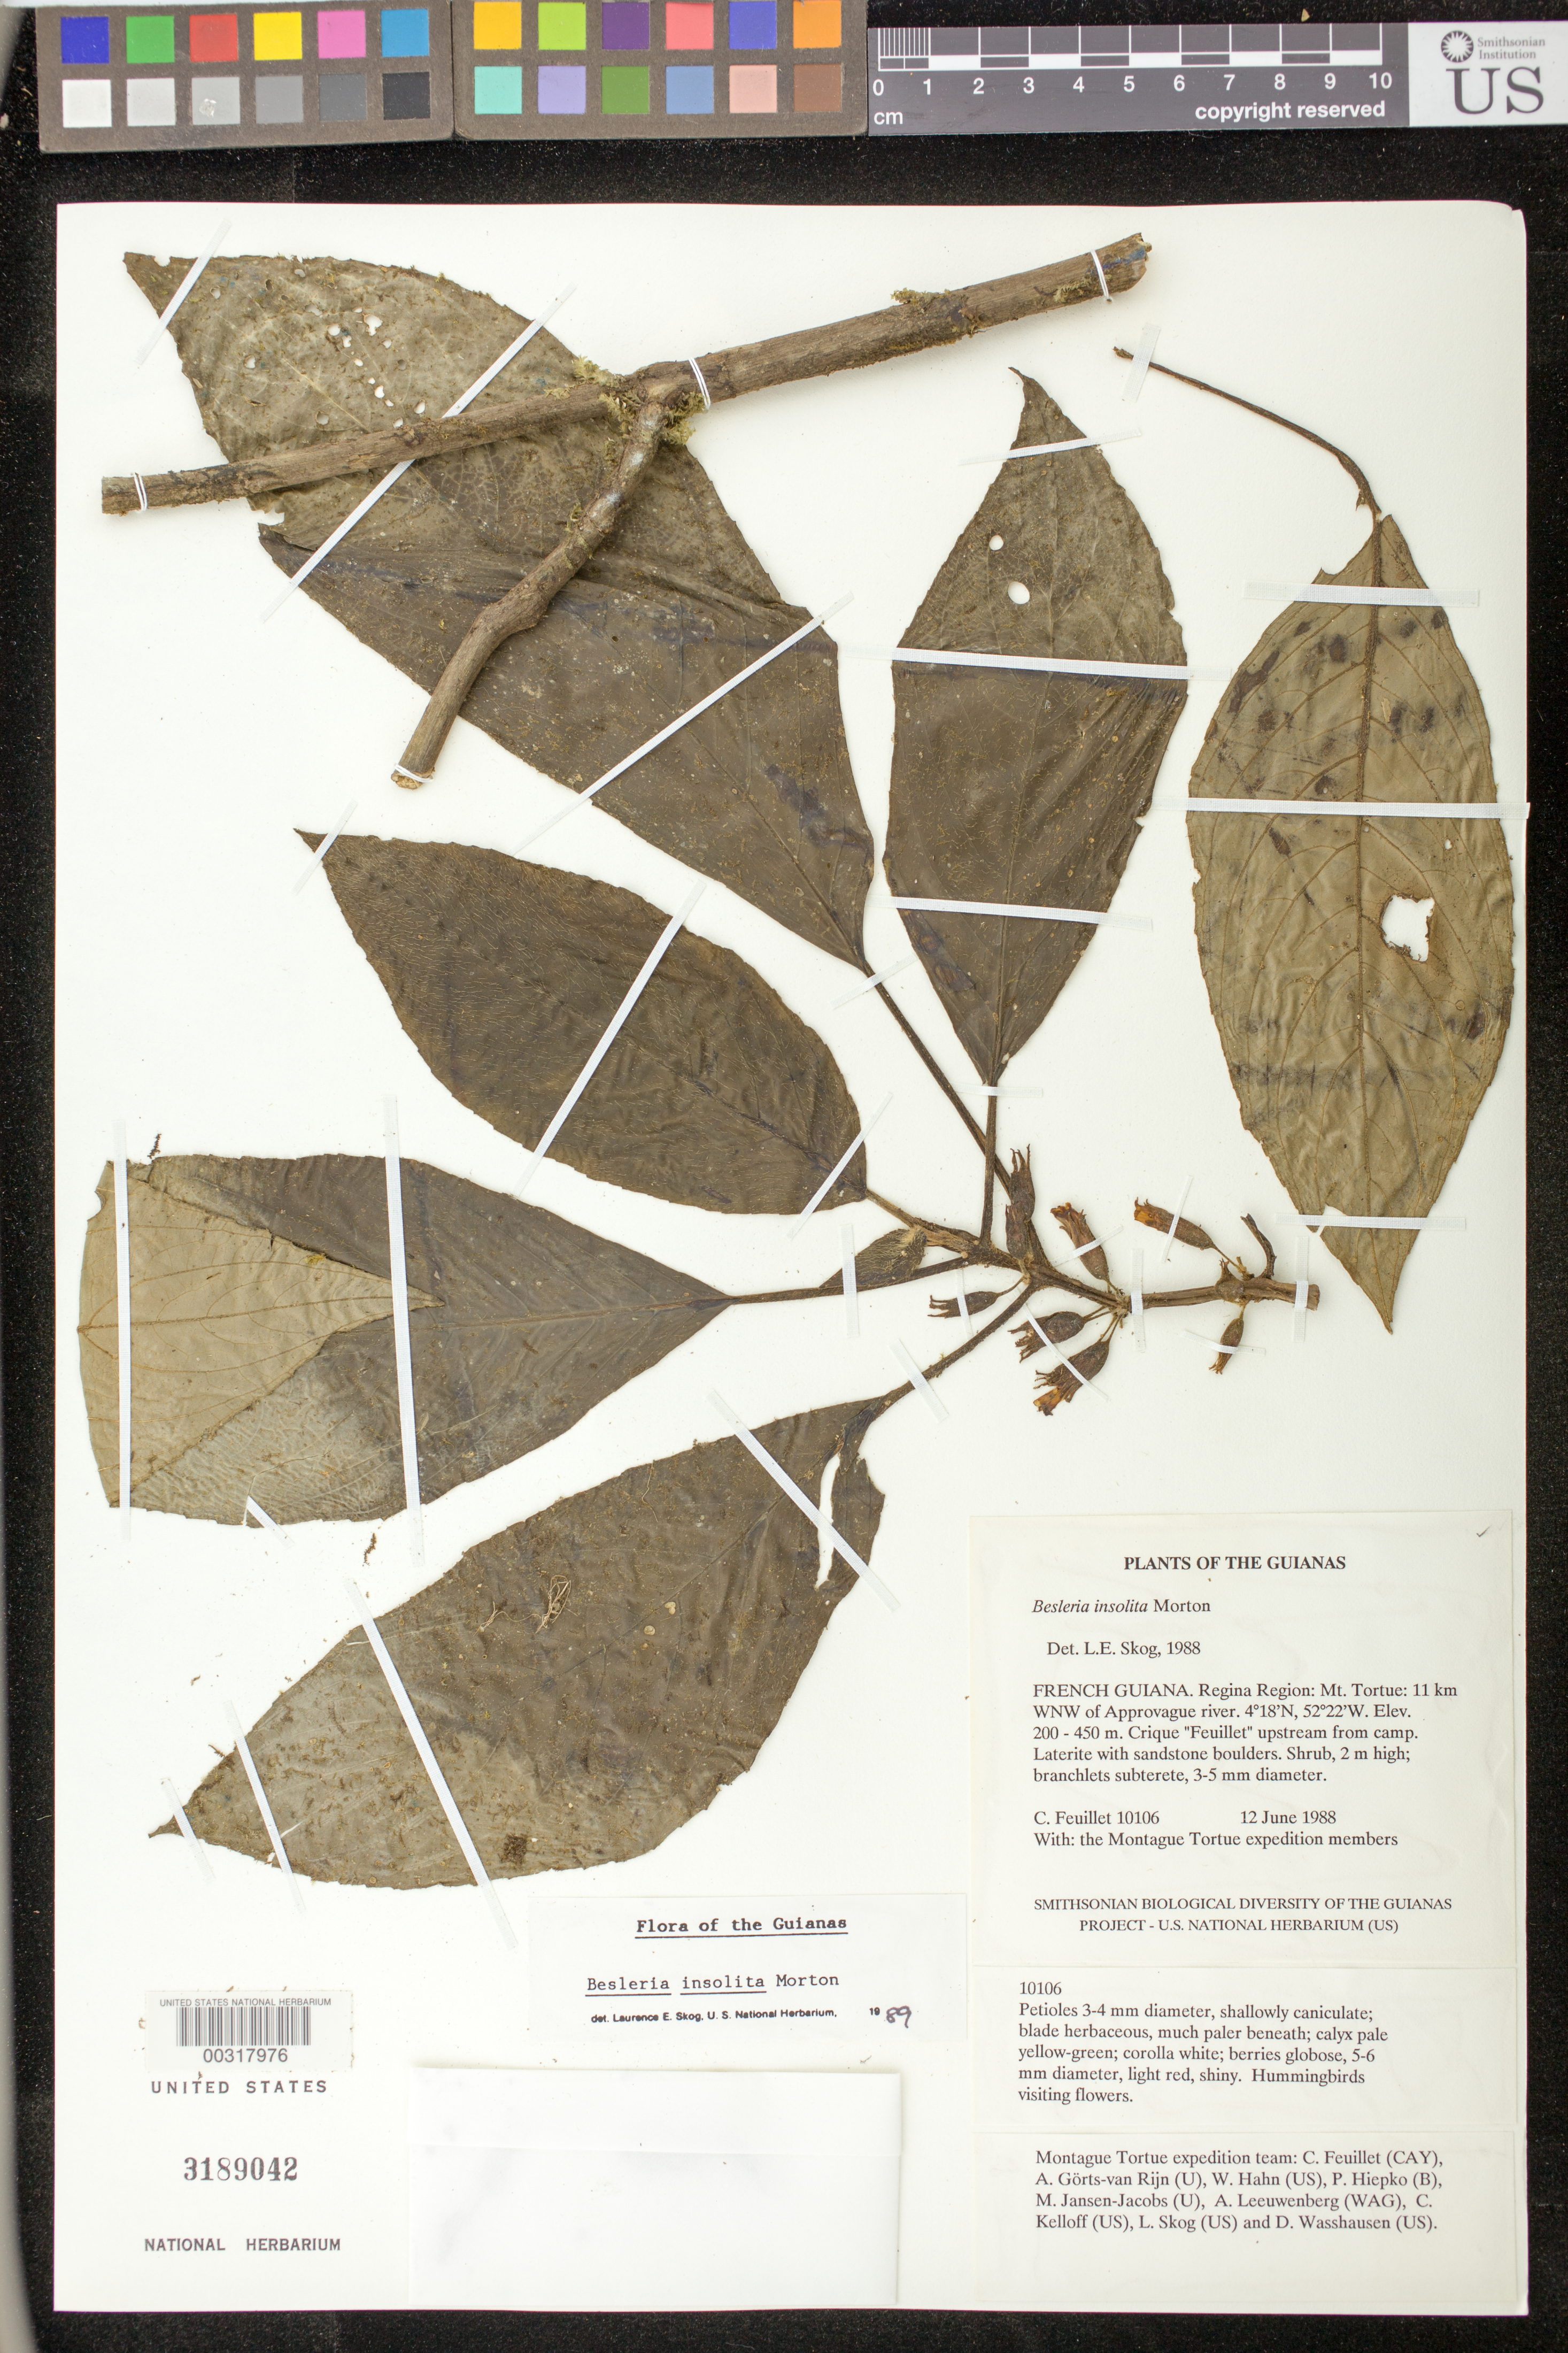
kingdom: Plantae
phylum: Tracheophyta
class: Magnoliopsida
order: Lamiales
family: Gesneriaceae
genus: Besleria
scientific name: Besleria insolita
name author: C.V. Morton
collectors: C. Feuillet & Montagne Torte Exped. members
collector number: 10106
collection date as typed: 12 Jun 1988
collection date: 1988-06-12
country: French Guiana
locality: Régina, Mt Tortue, 11 km WNW of Approuague River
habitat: Laterite with sandstone boulders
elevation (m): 200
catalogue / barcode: US 3189042